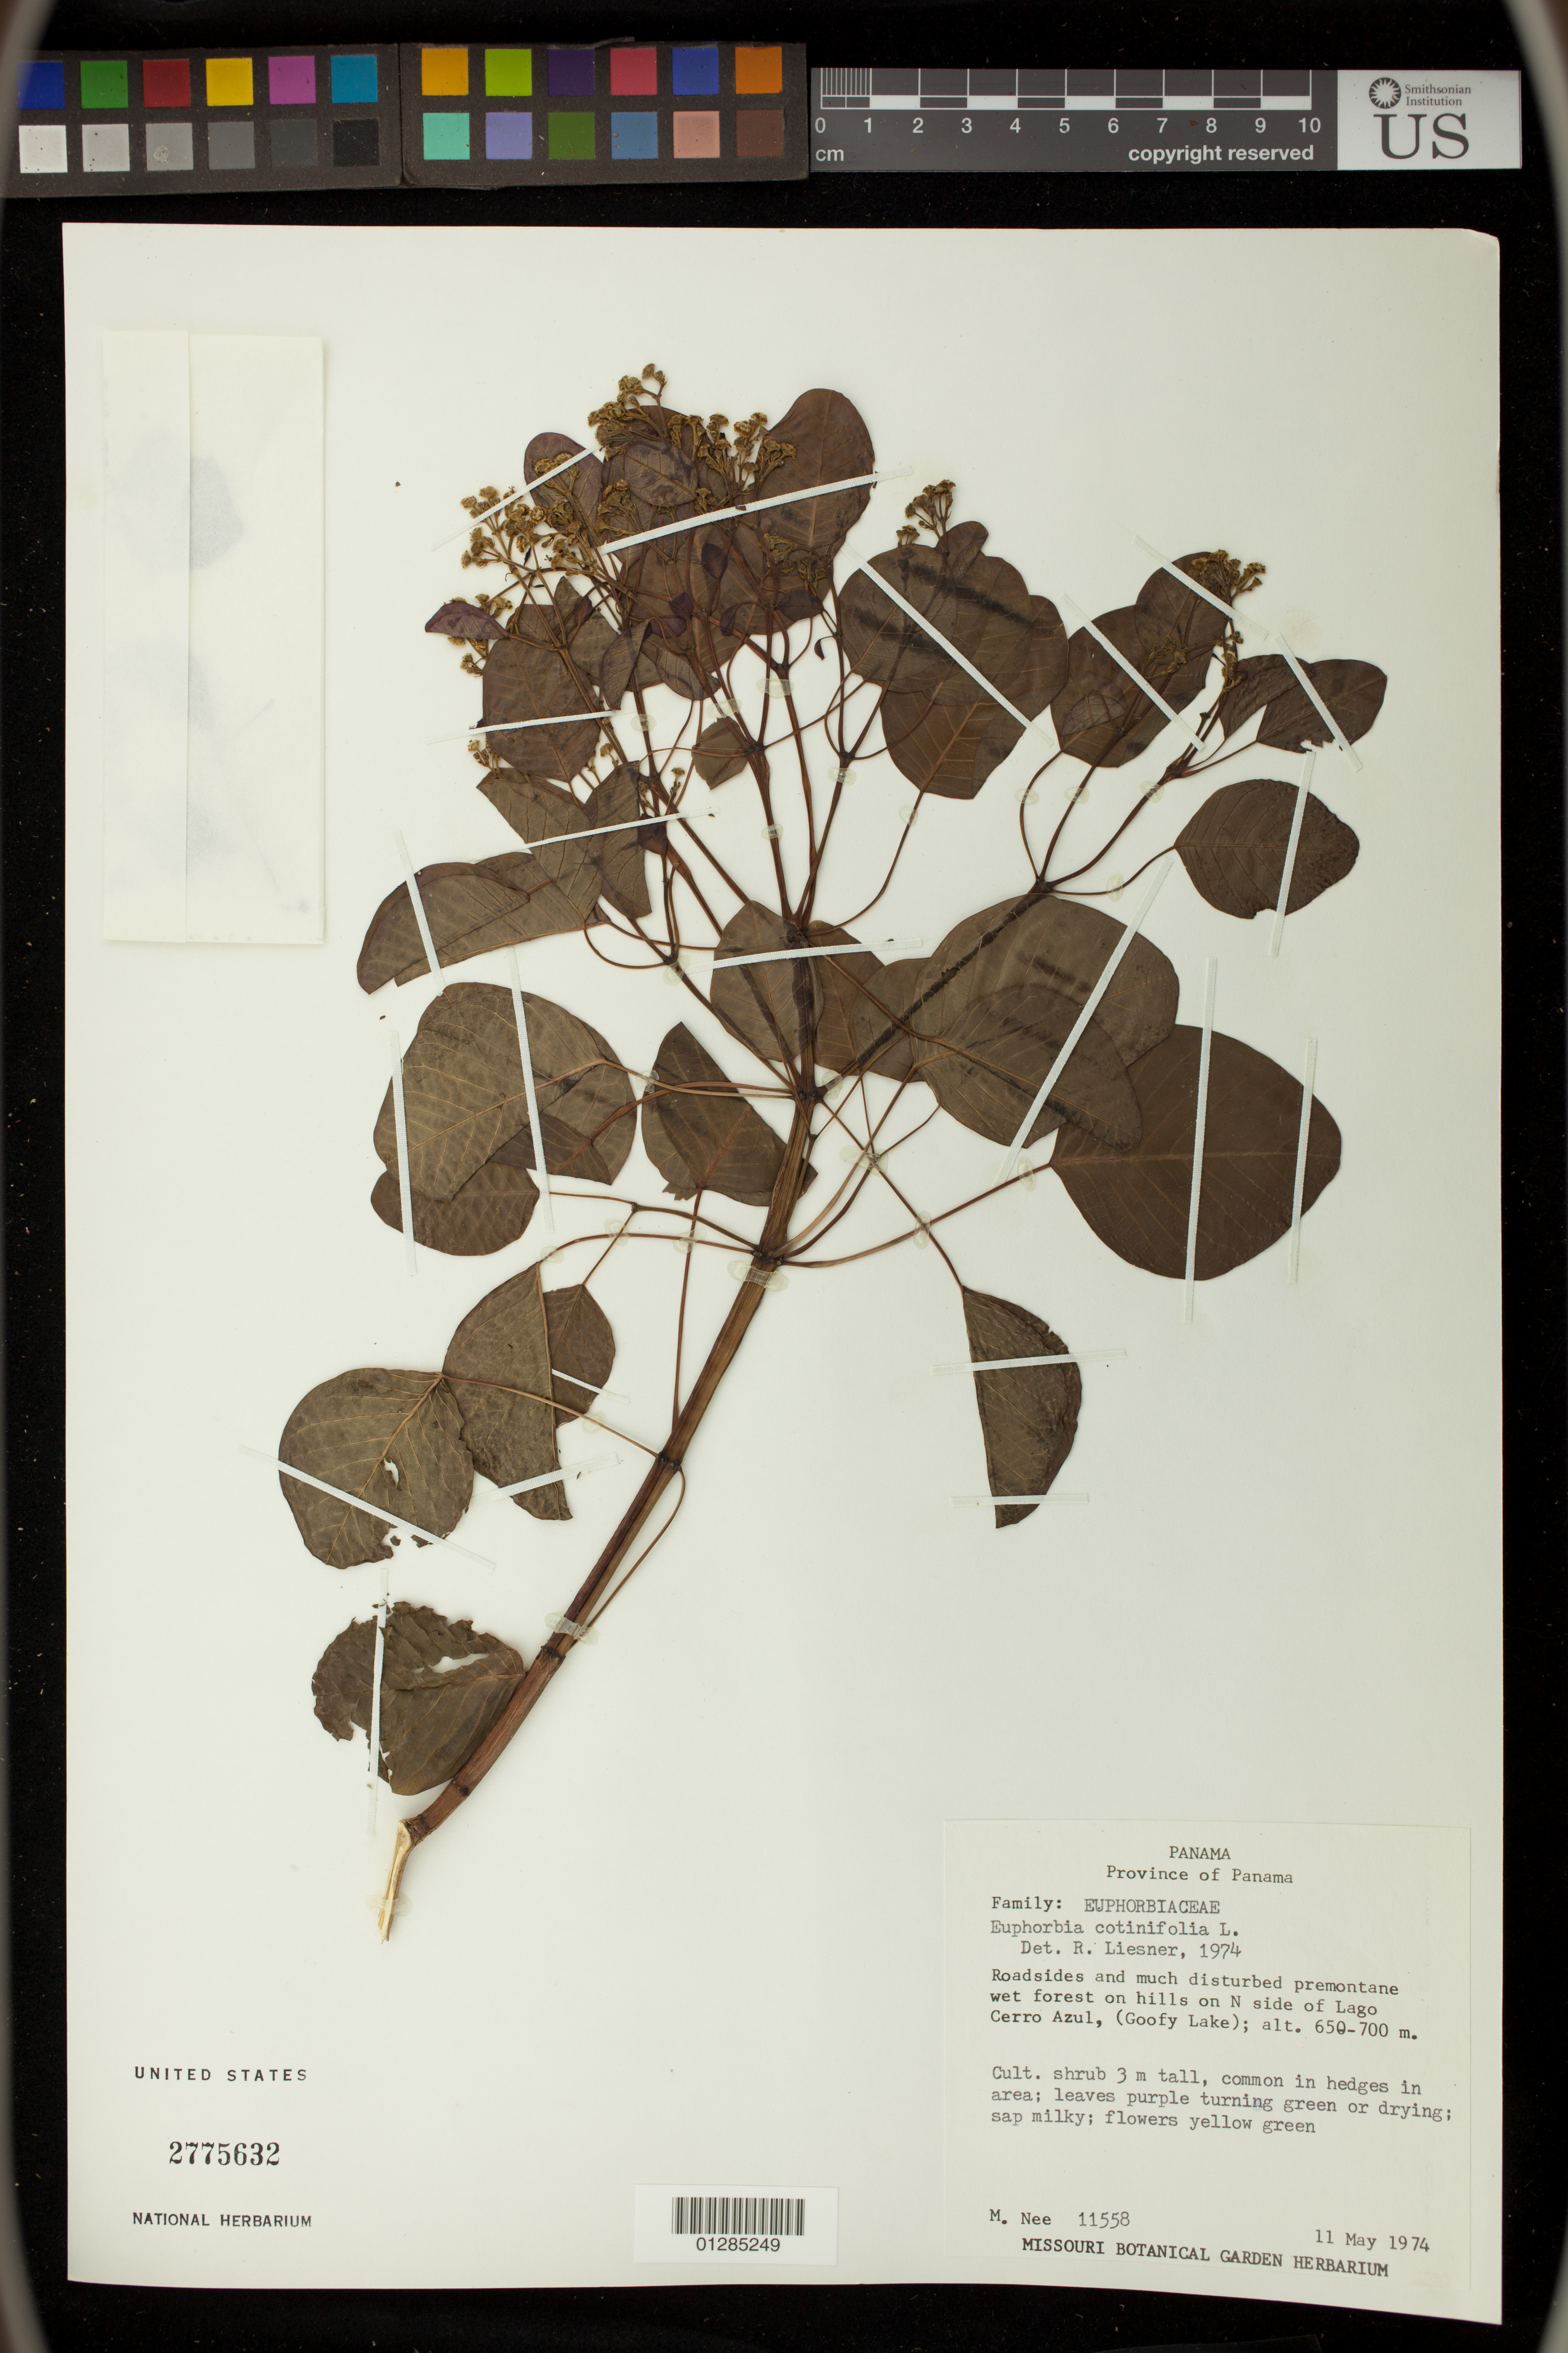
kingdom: Plantae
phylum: Tracheophyta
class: Magnoliopsida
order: Malpighiales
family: Euphorbiaceae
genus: Euphorbia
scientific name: Euphorbia cotinifolia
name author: L.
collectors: M. Nee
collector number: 11558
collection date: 1974-05-11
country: Panama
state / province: Panamá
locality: On hills on N side of Lago Cerro Azul, (Goofy Lake)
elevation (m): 650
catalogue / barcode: US 2775632